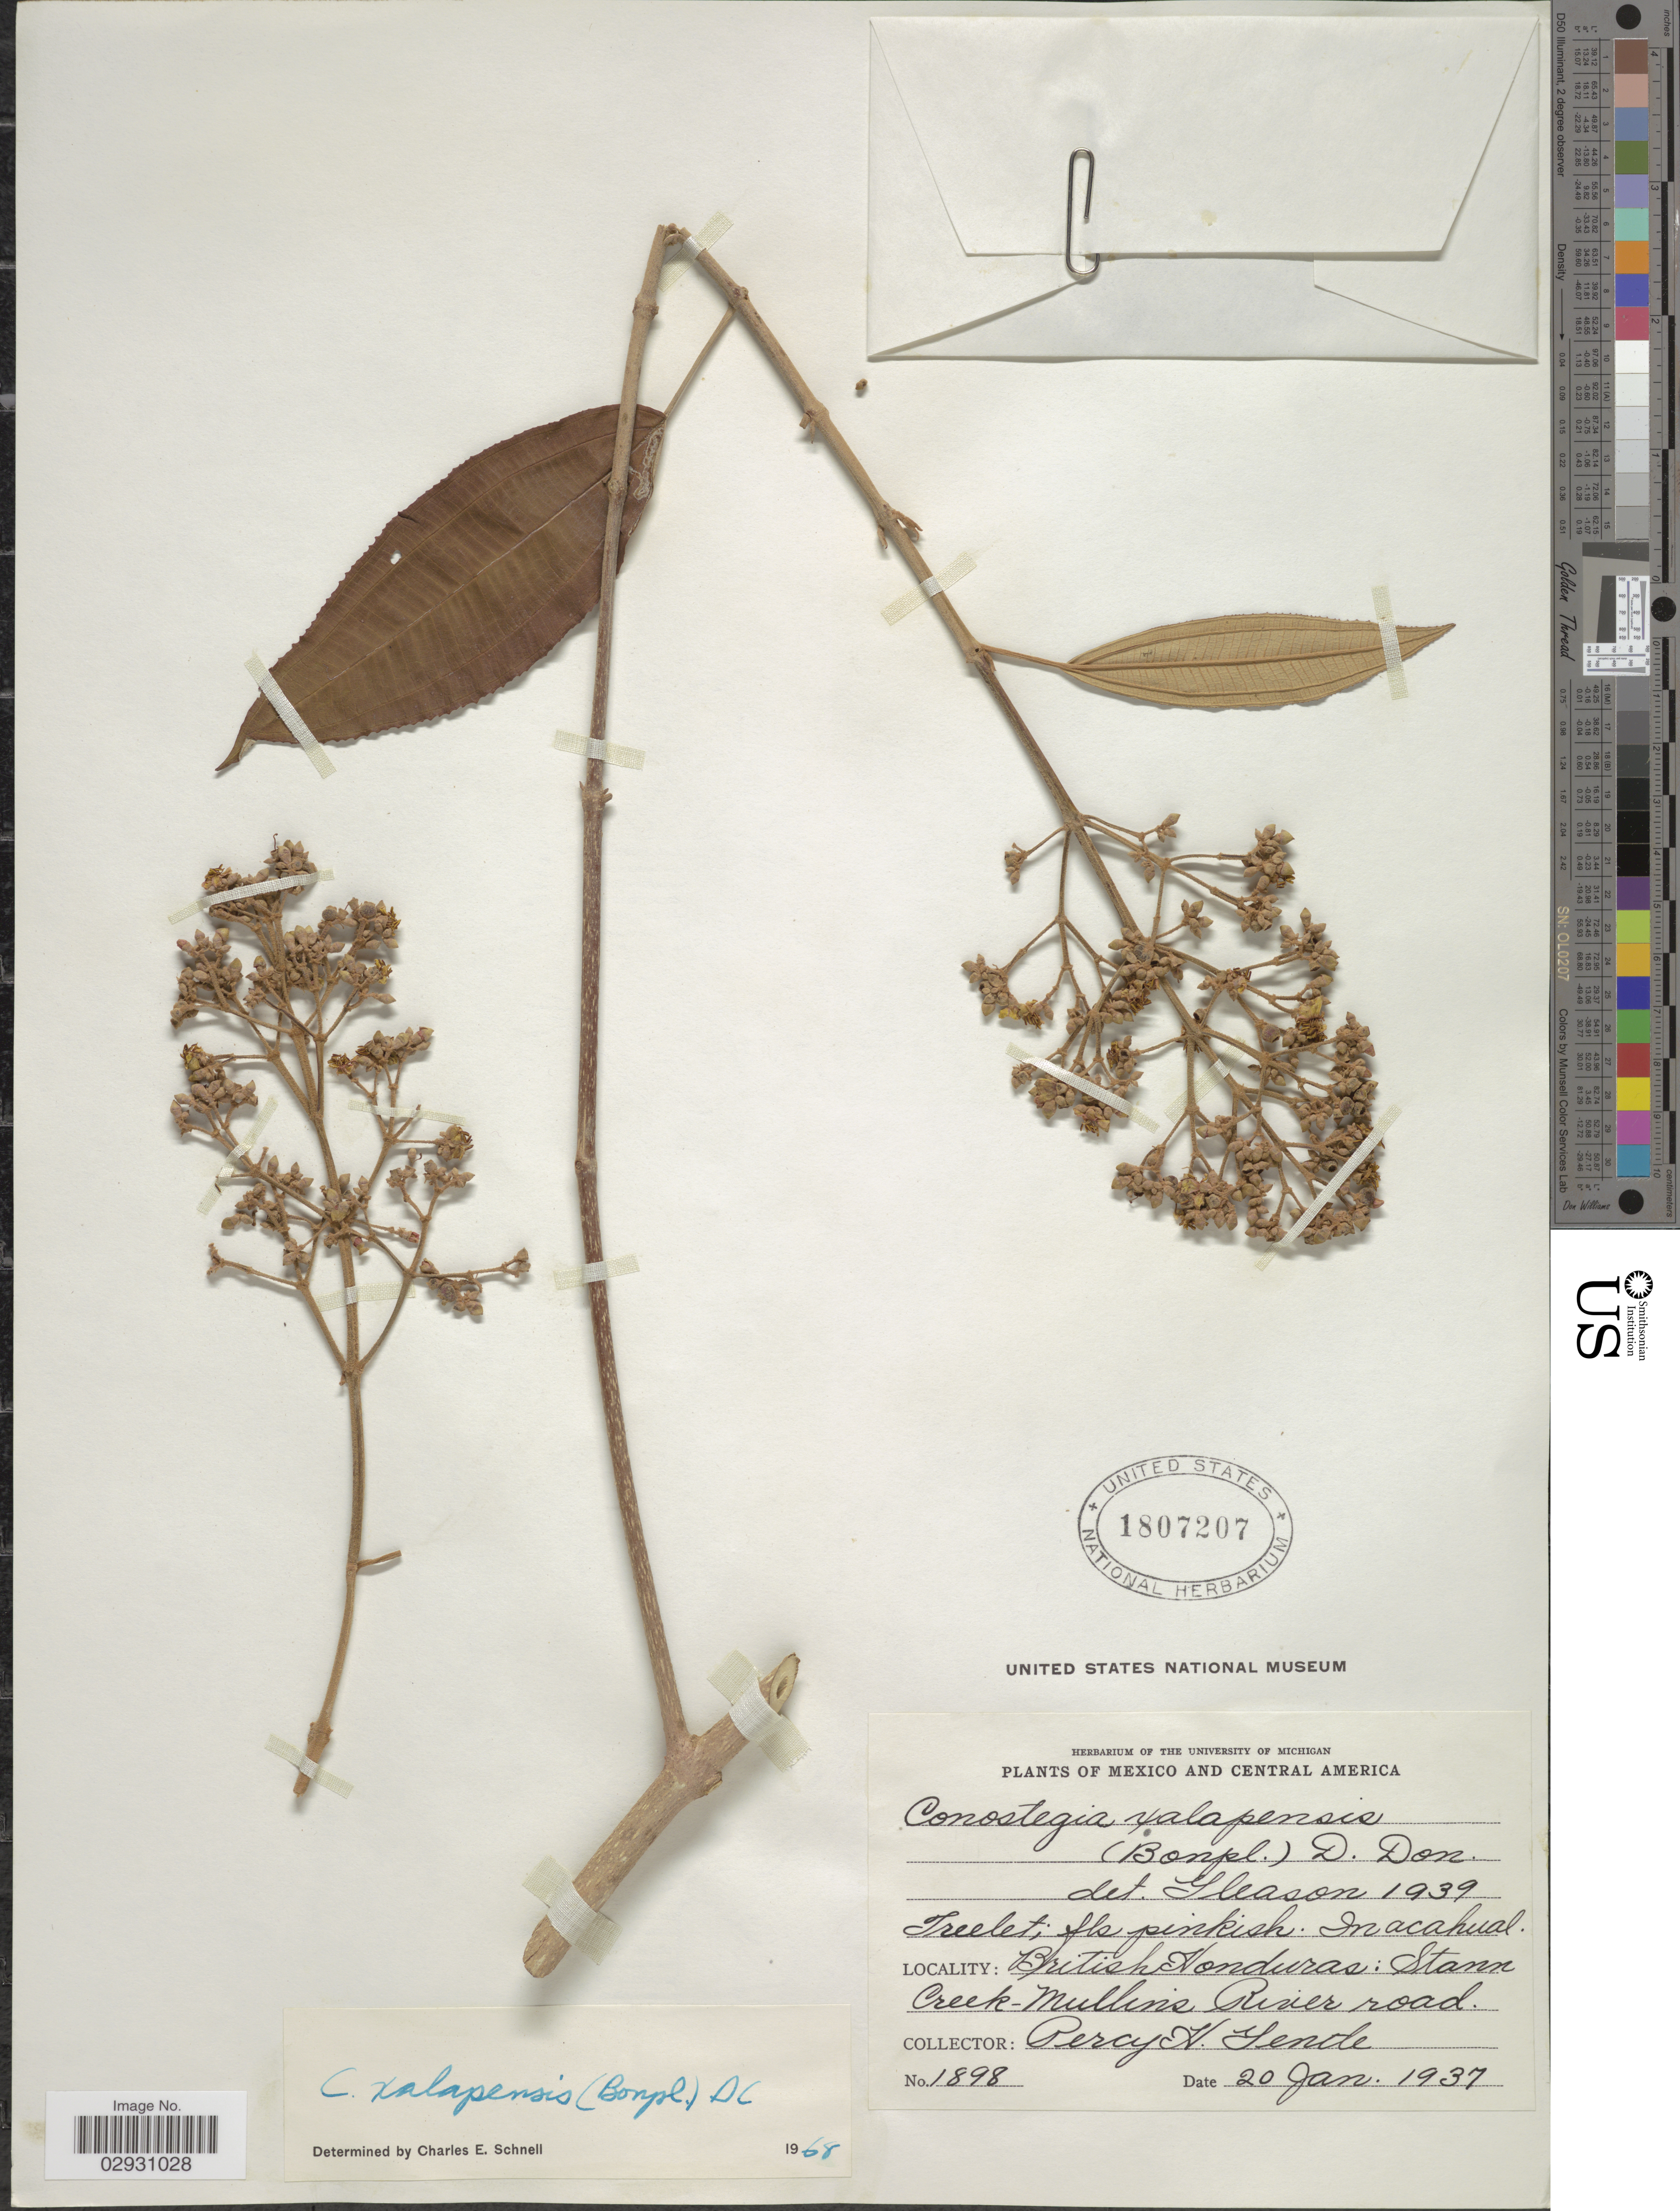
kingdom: Plantae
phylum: Tracheophyta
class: Magnoliopsida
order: Myrtales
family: Melastomataceae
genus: Conostegia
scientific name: Conostegia quadrangularis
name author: Schltdl. ex Steud.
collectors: P. H. Gentle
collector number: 1898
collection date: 1937-01-20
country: Belize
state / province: Stann Creek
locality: British Honduras: Stann Creek-Mullins River road.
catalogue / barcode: US 1807207